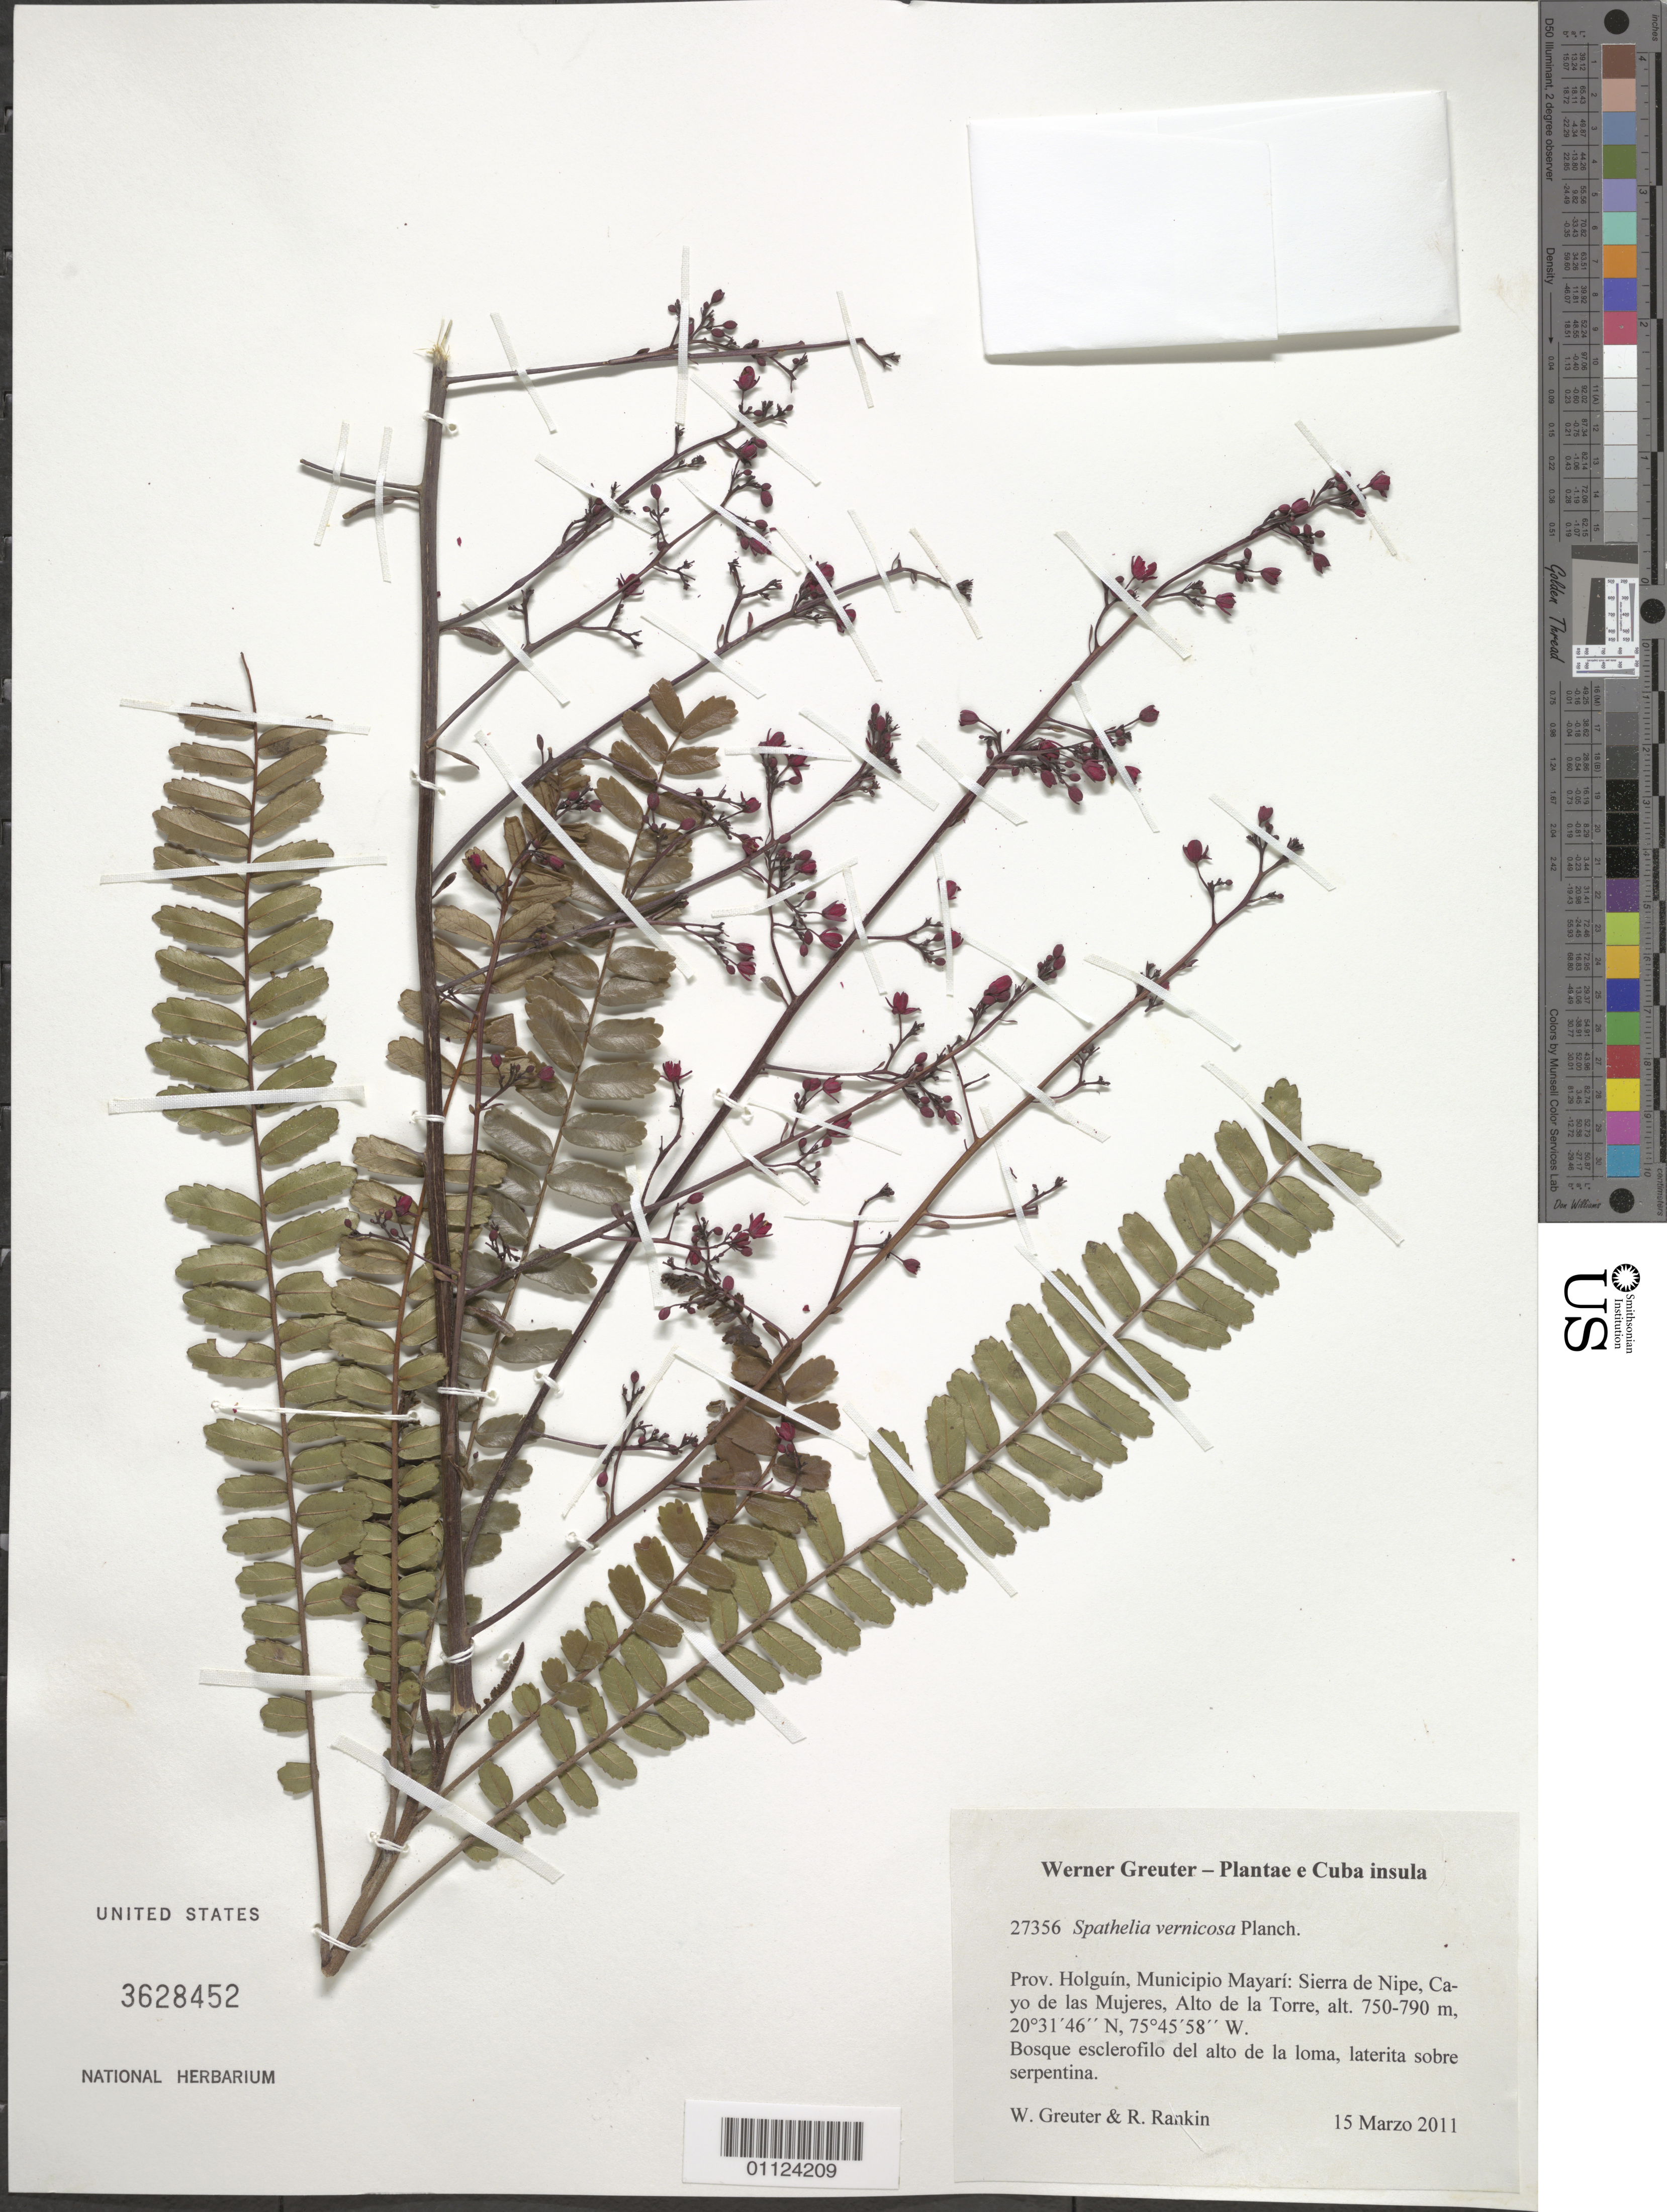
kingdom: Plantae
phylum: Tracheophyta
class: Magnoliopsida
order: Sapindales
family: Rutaceae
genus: Spathelia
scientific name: Spathelia vernicosa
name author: Planch.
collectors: W. Greuter & R. Rankin Rodriguez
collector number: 27356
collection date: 2011-03-15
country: Cuba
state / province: Holguín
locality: Municipio Mayarí, Sierra de Nipe, Cayo de las Mujeres, Alto de la Torre.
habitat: Bosque esclerofilo del alto de la loma, laterita sobre serpentina.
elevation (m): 750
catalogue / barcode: US 3628452